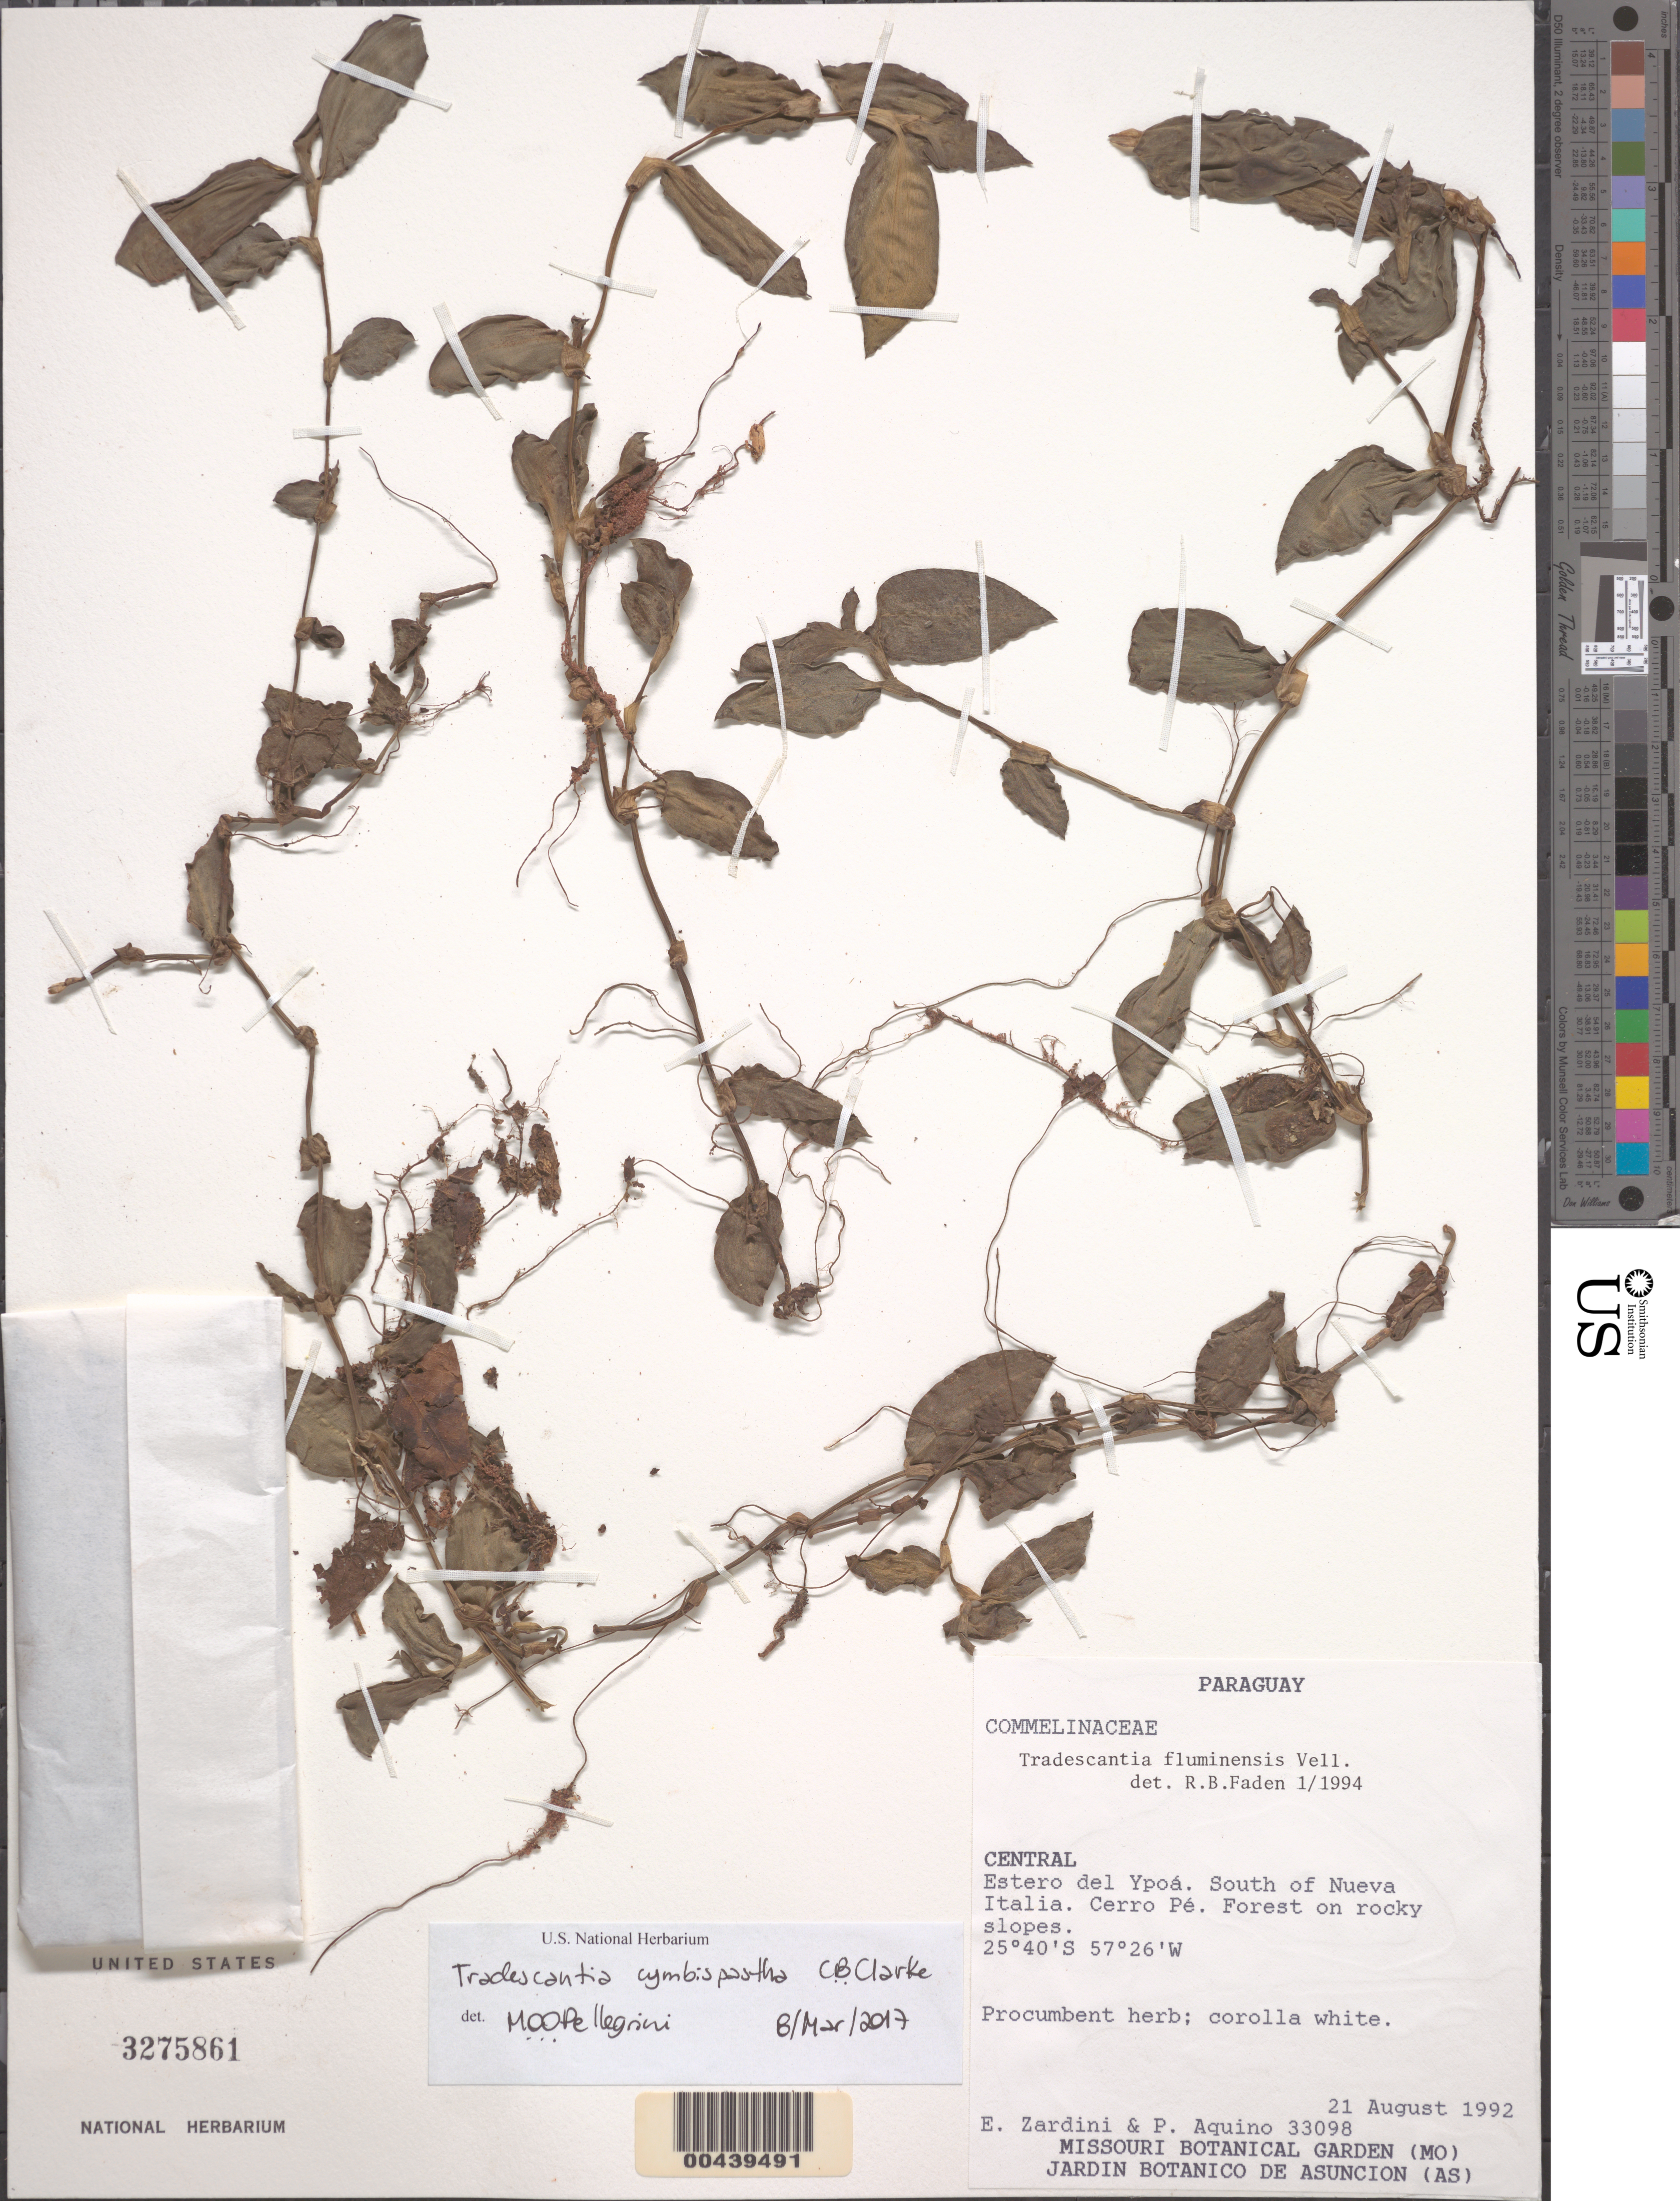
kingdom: Plantae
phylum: Tracheophyta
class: Liliopsida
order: Commelinales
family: Commelinaceae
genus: Tradescantia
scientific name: Tradescantia cymbispatha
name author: C.B. Clarke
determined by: Pellegrini, M. O. de Oliveira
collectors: E. M. Zardini & P. Aquino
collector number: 33098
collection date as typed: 21 Aug 1992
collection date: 1992-08-21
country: Paraguay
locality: Estero del ypoa, s of nueva italia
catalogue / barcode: US 3275861